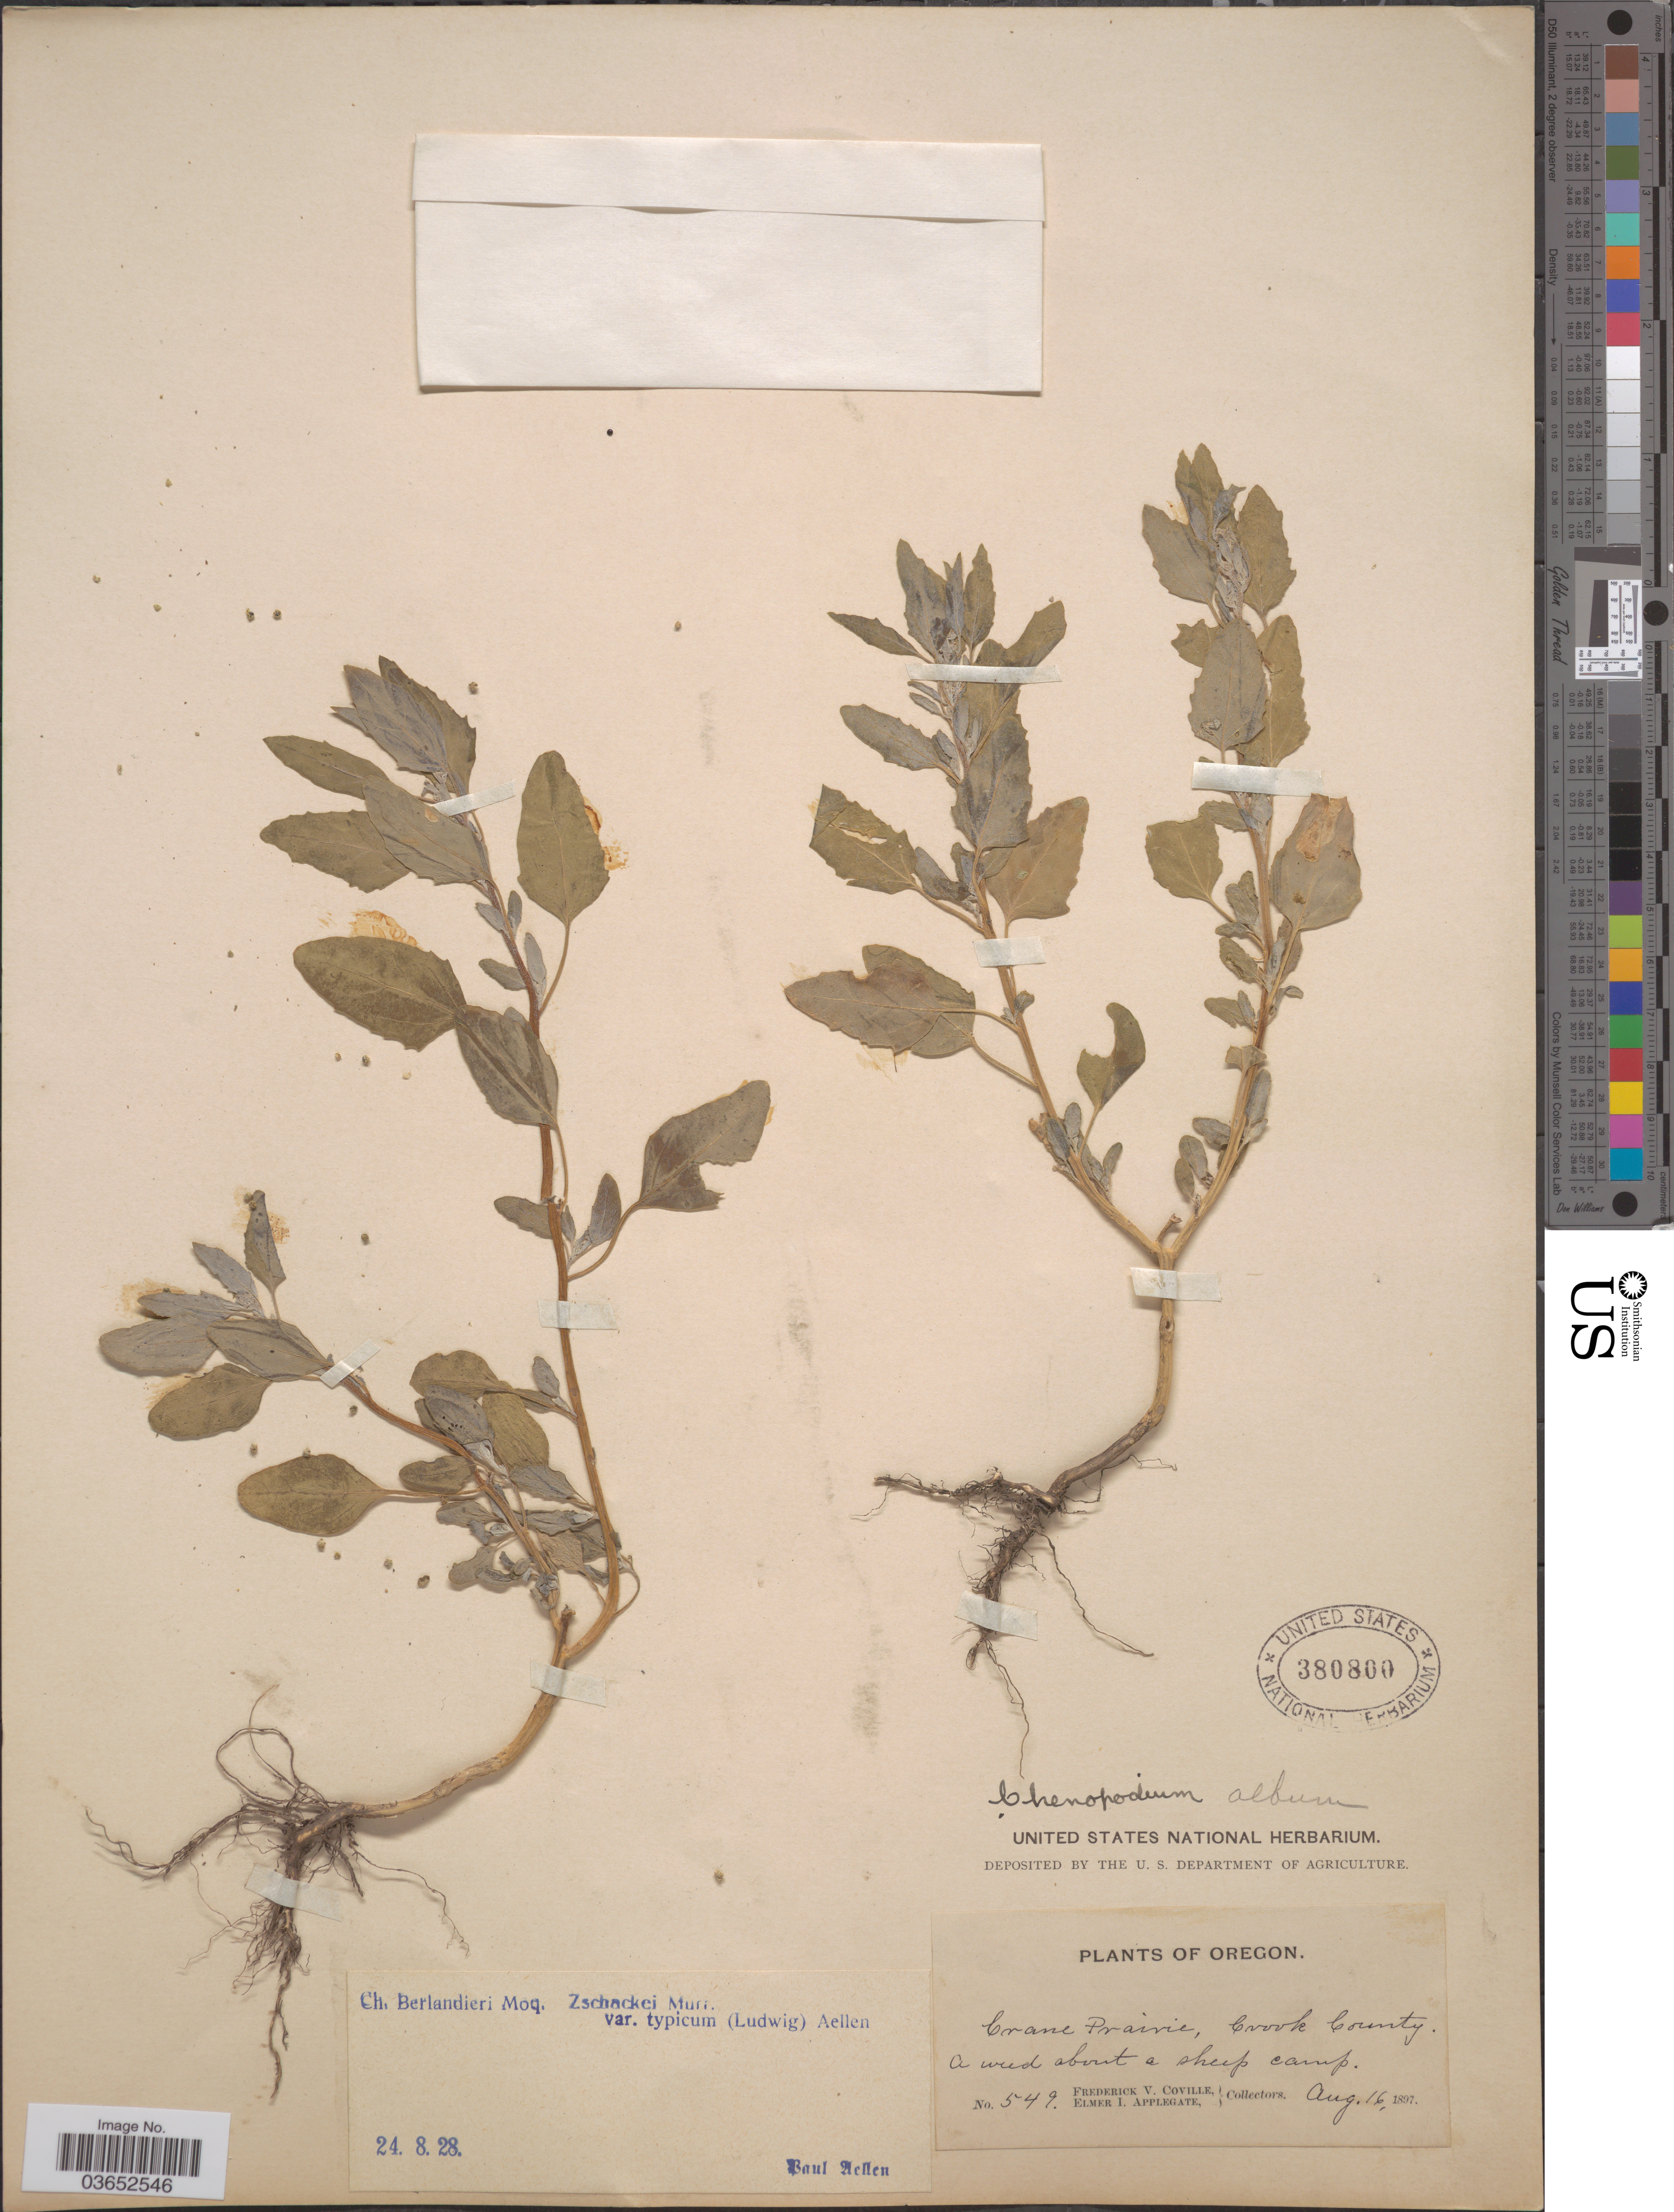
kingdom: Plantae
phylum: Tracheophyta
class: Magnoliopsida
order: Caryophyllales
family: Amaranthaceae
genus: Chenopodium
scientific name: Chenopodium berlandieri var. typicum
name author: A. Ludw. ex Graebn.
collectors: F. V. Coville & E. I. Applegate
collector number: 549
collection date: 1897-08-16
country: United States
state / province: Oregon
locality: Crane Prairie, Crook County. A weed about a sheep camp.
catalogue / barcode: US 380800